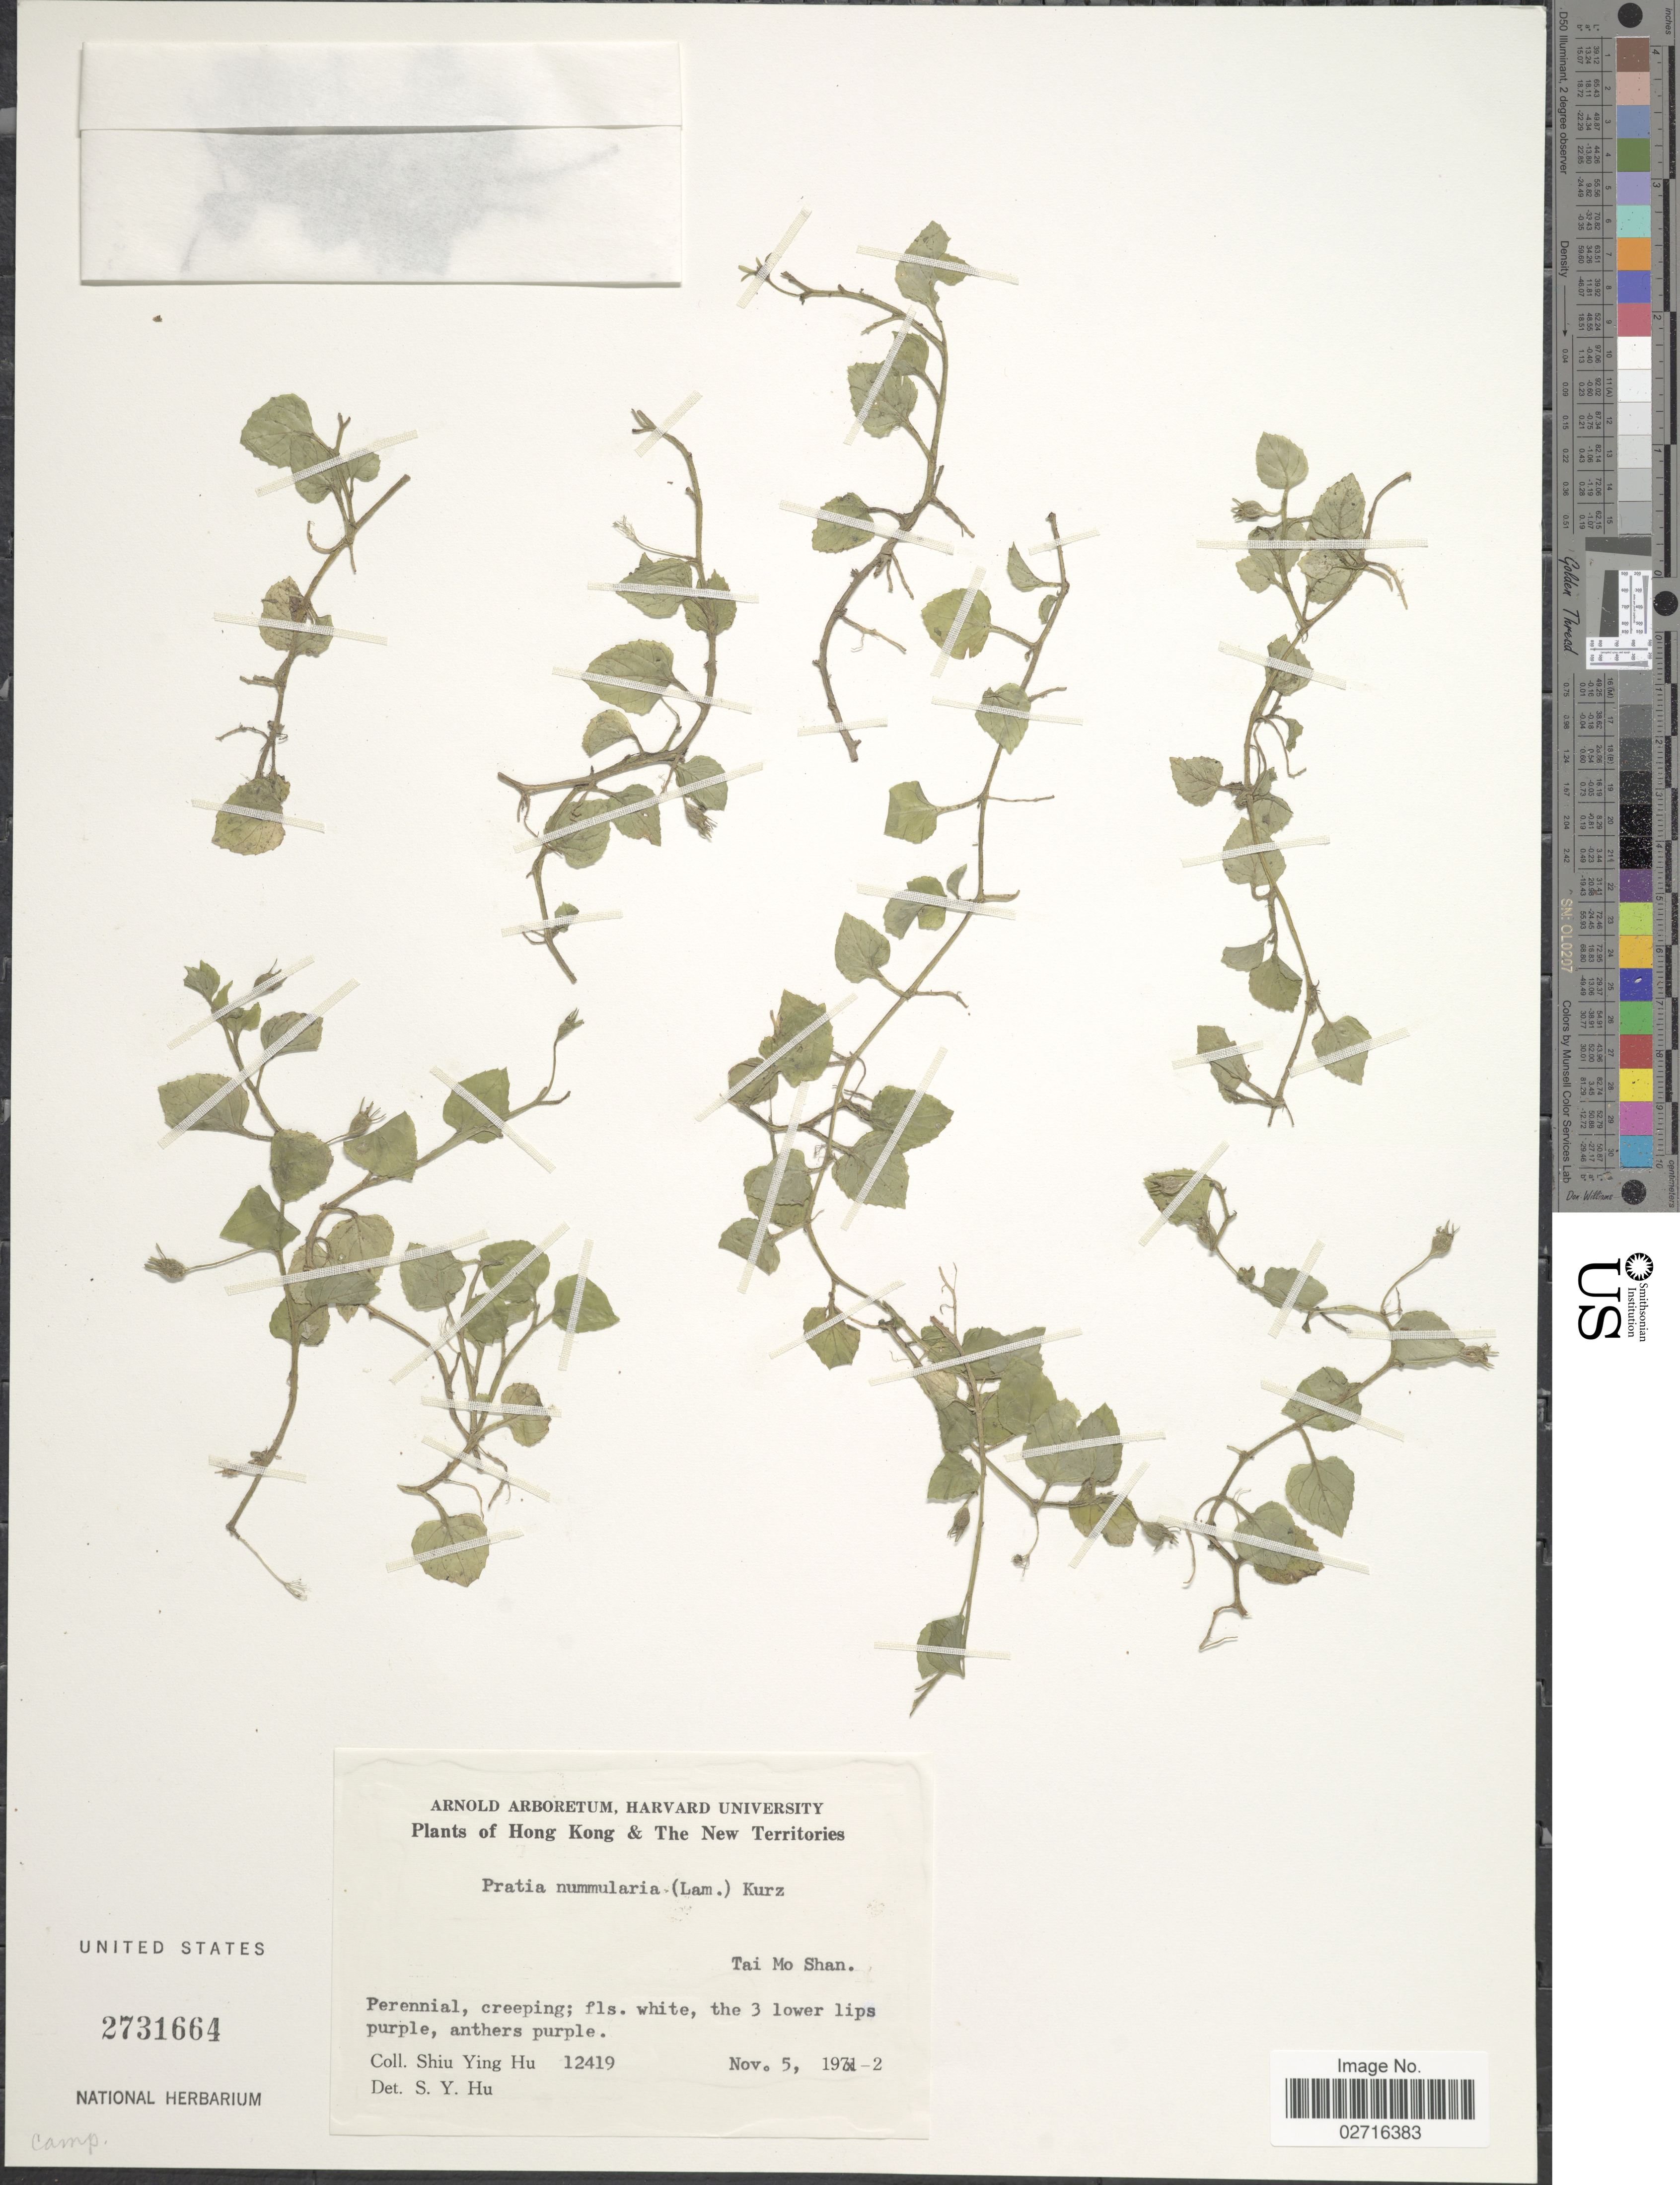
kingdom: Plantae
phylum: Tracheophyta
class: Magnoliopsida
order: Asterales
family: Campanulaceae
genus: Pratia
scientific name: Pratia nummularia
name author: (Lam.) A. Braun & Asch.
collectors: S. Y. Hu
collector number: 12419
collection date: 1972-11-05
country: China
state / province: Hong Kong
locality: The New Territories, Tai Mo Shan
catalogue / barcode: US 2731664